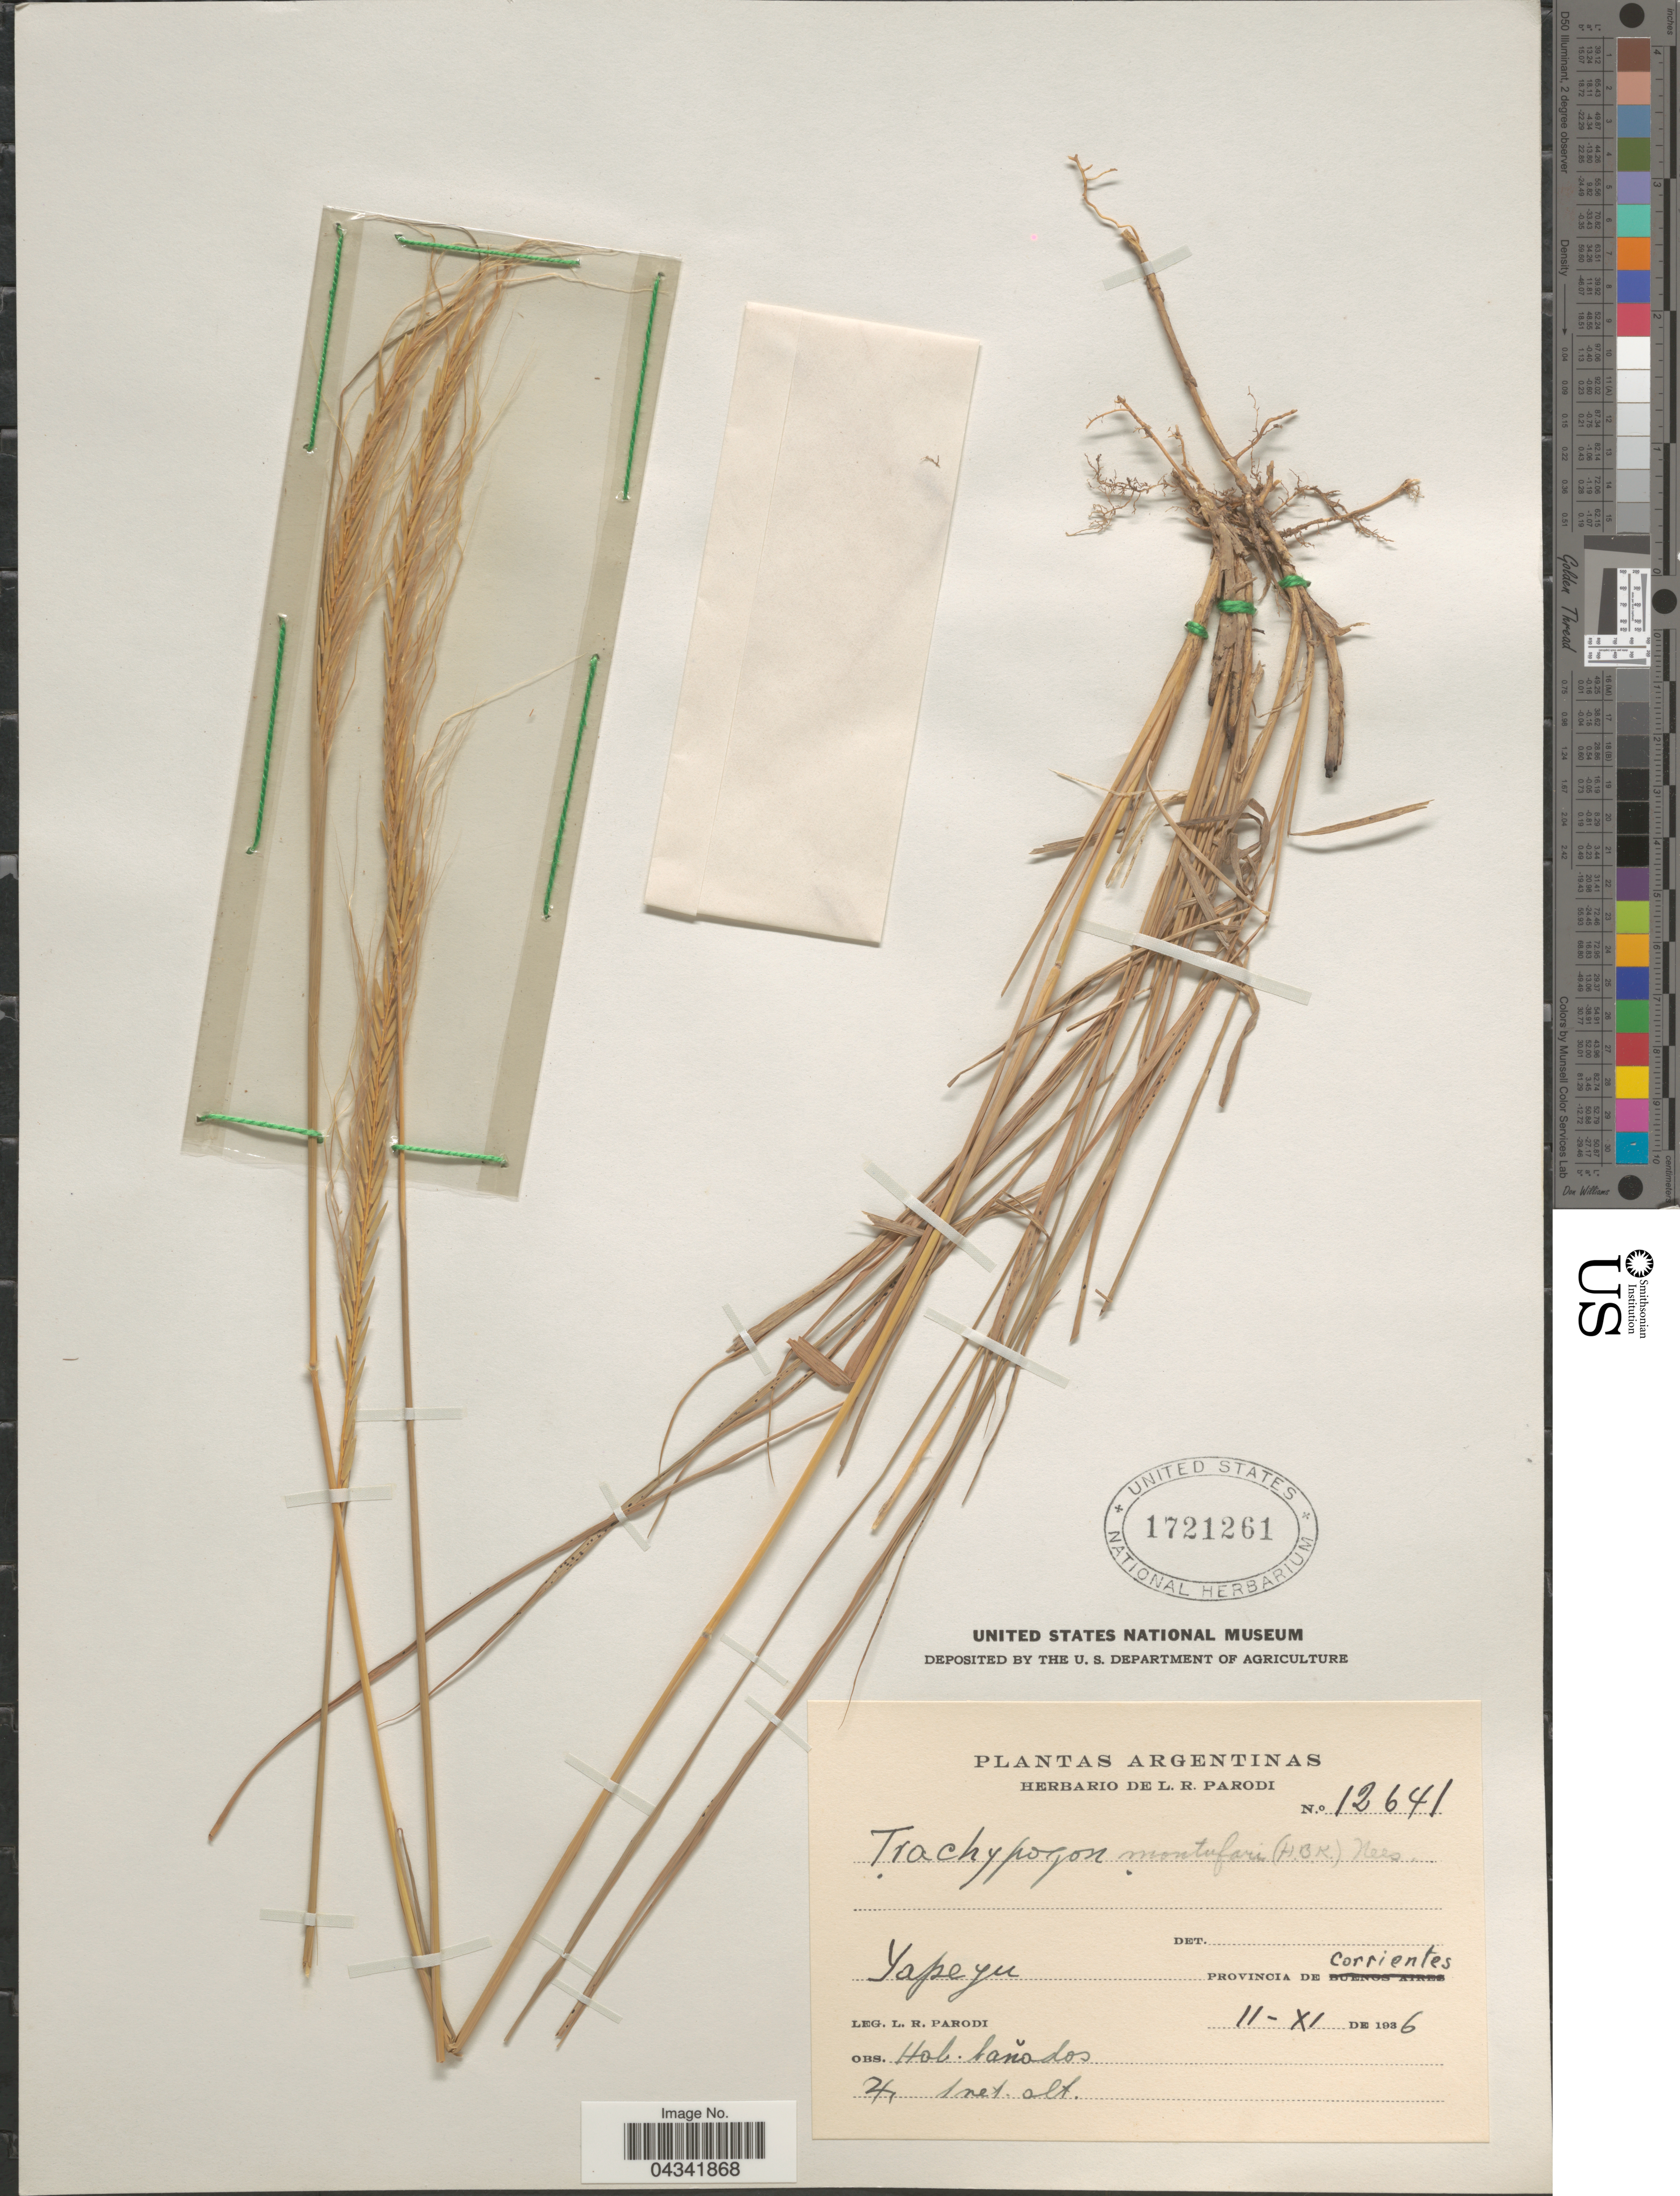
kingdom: Plantae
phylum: Tracheophyta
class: Liliopsida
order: Poales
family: Poaceae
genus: Trachypogon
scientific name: Trachypogon spicatus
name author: (L. f.) Kuntze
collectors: L. R. Parodi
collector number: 12641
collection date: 1936-11-11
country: Argentina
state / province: Corrientes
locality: Yapeyu.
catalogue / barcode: US 1721261